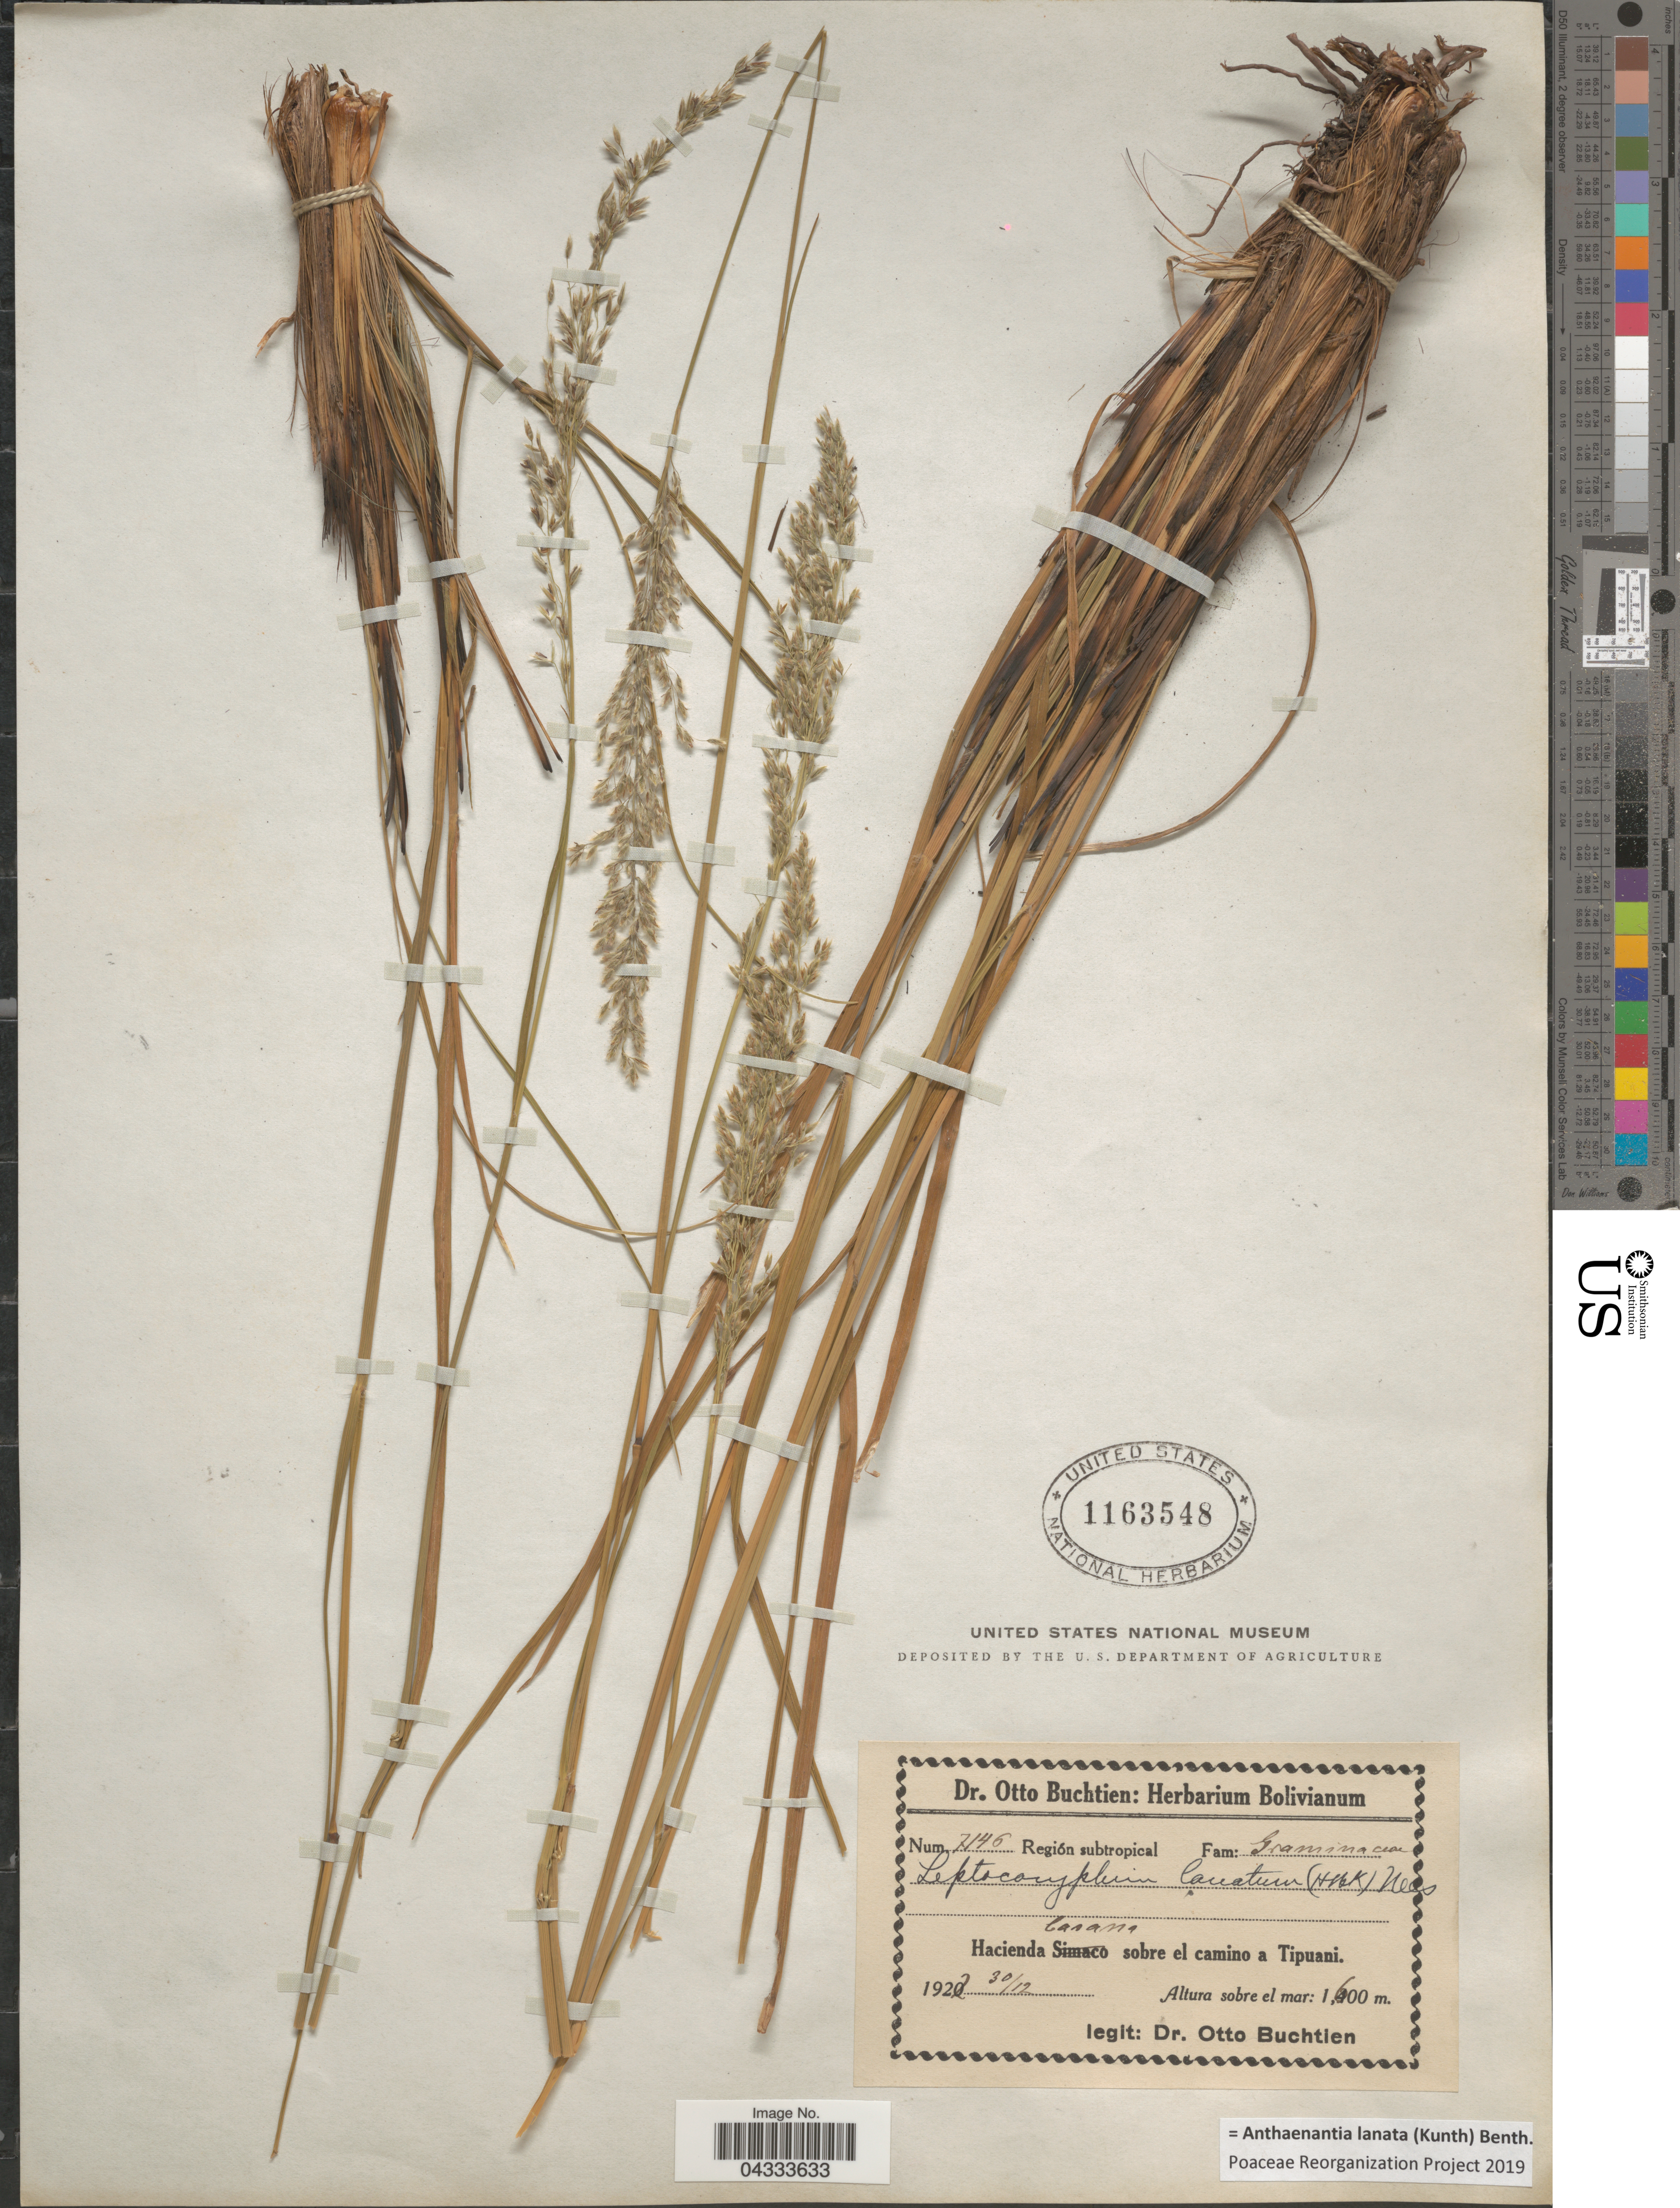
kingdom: Plantae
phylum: Tracheophyta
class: Liliopsida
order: Poales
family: Poaceae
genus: Anthaenantia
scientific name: Anthaenantia lanata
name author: (Kunth) Benth.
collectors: O. Buchtien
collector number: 7146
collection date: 1922-12-30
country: Bolivia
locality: Región subtropical. Hacienda Casana sobre el camino a Tipuani.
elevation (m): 1600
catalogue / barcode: US 1163548